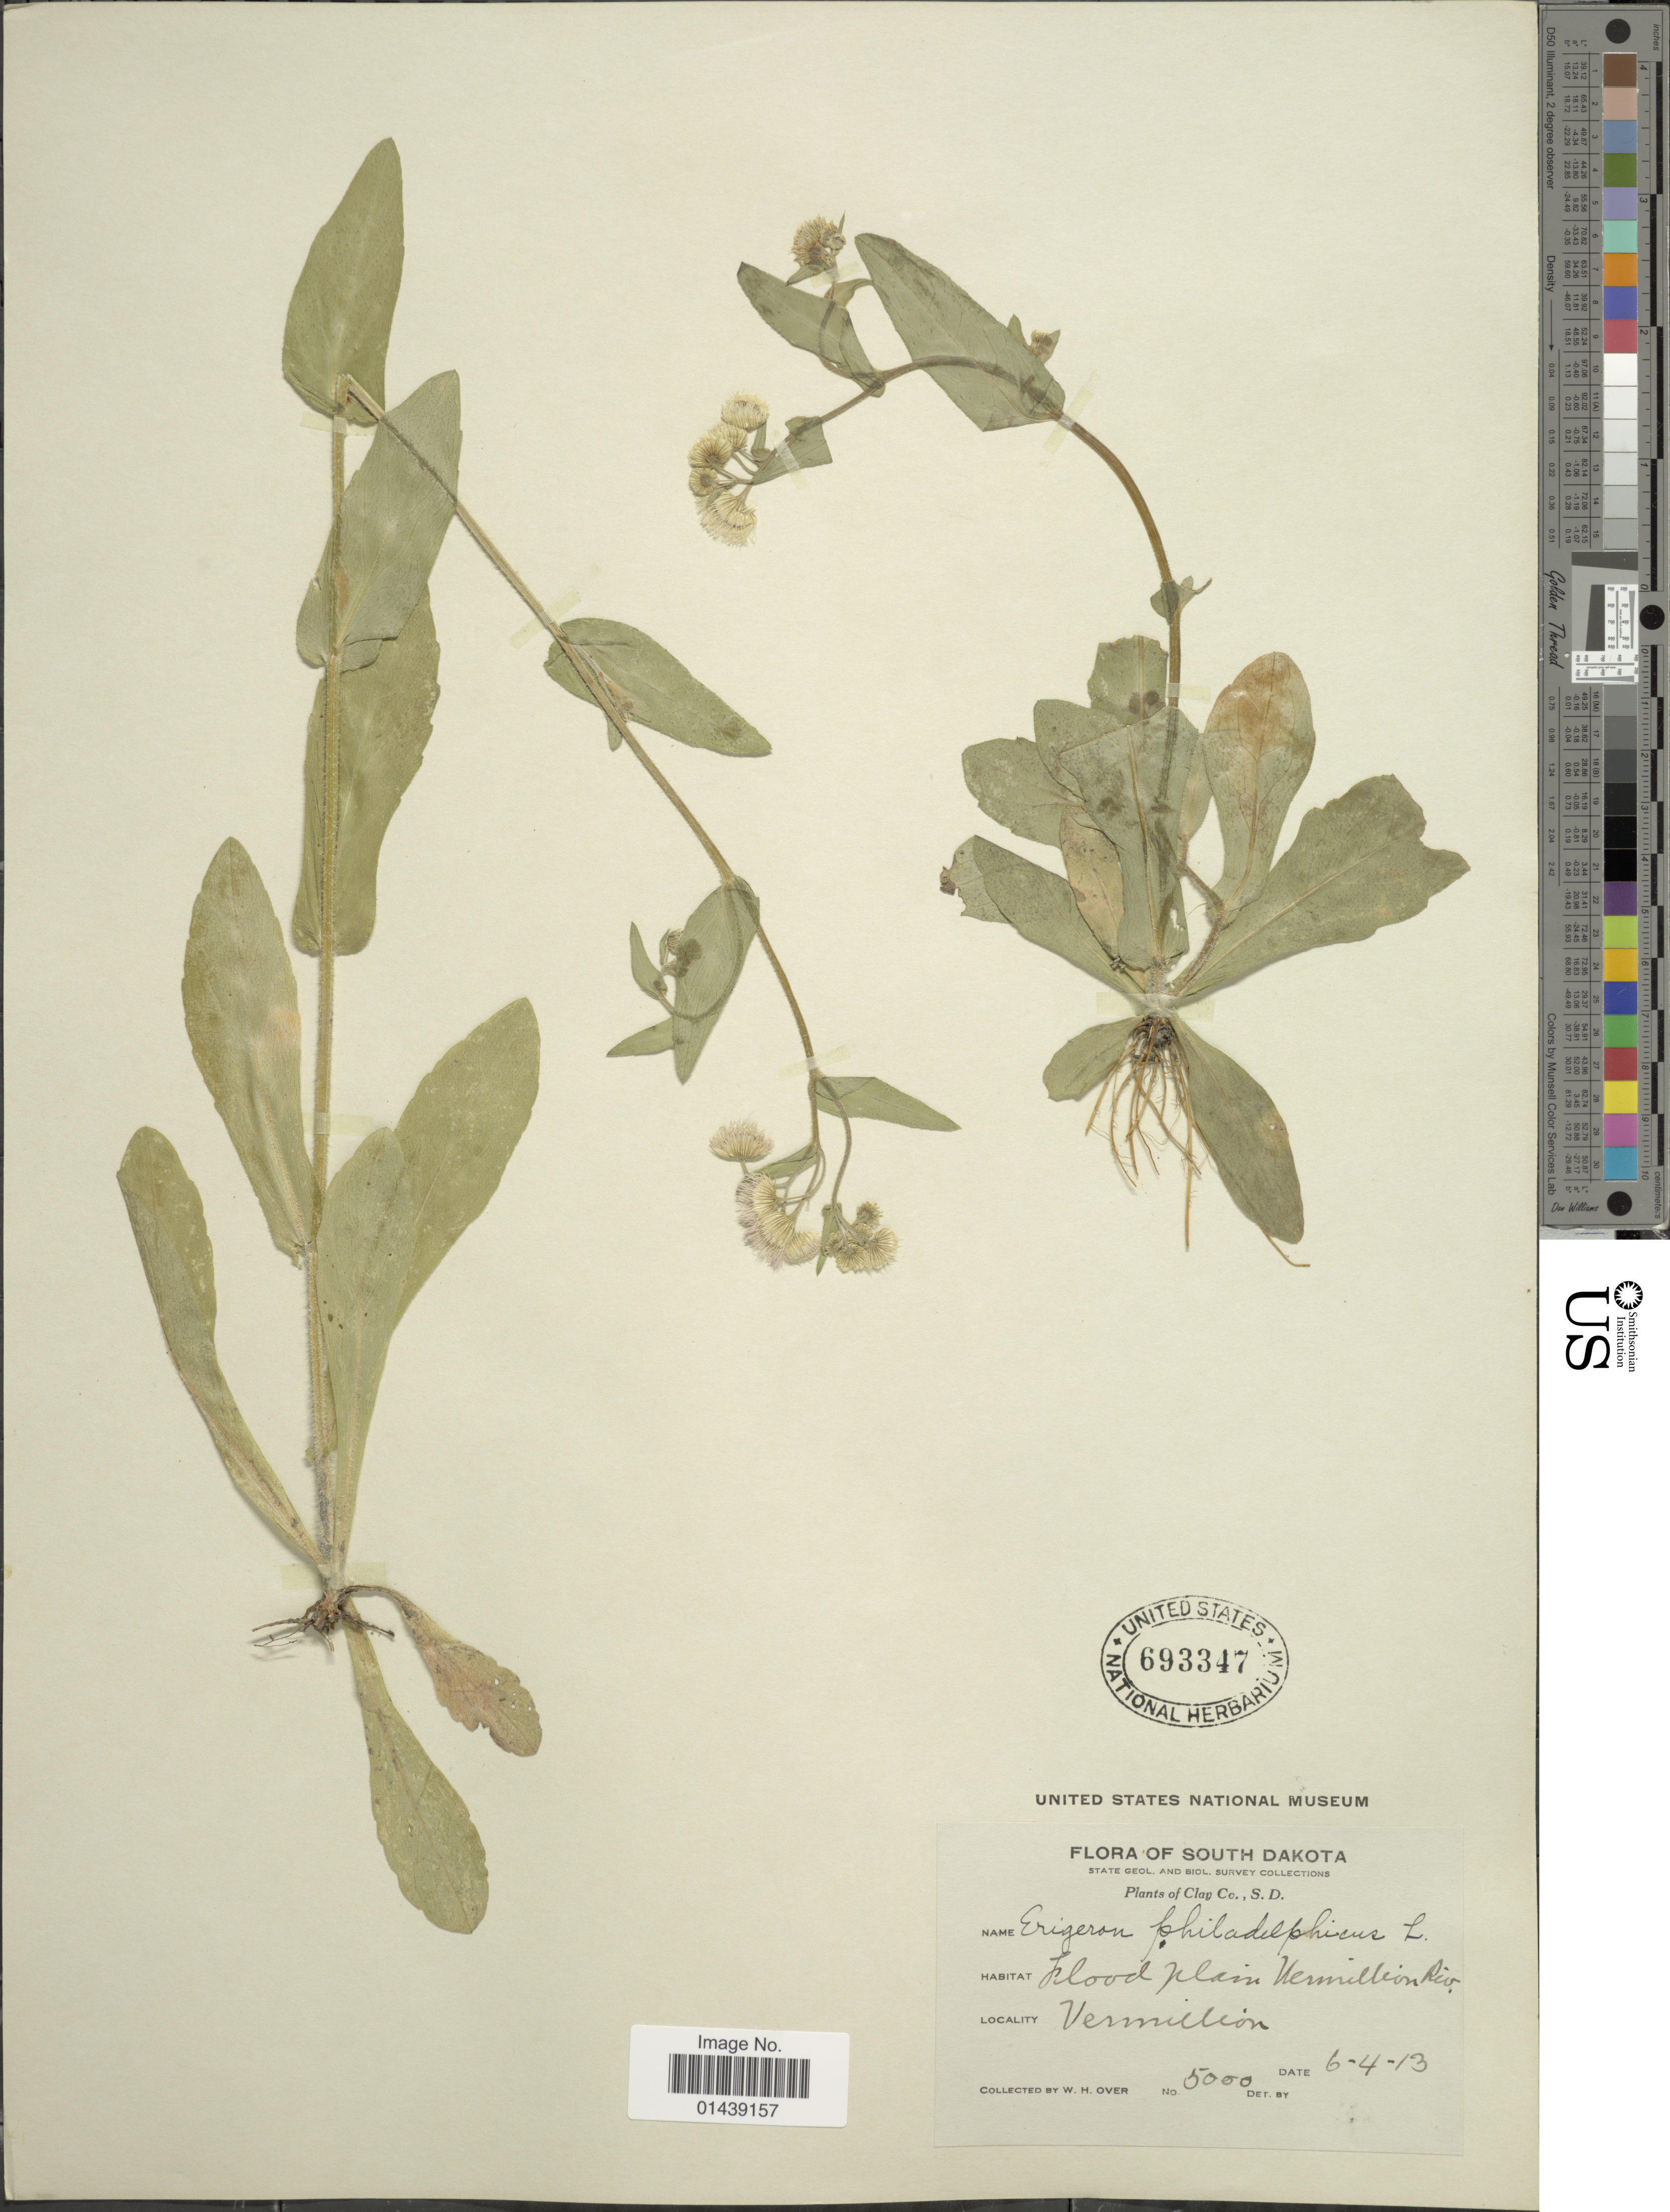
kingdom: Plantae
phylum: Tracheophyta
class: Magnoliopsida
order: Asterales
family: Asteraceae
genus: Erigeron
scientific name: Erigeron philadelphicus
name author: L.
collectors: W. Over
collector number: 5000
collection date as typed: Transcribed d/m/y: 4/6/13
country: United States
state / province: South Dakota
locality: Clay Co. Vermillion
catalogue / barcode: US 693347